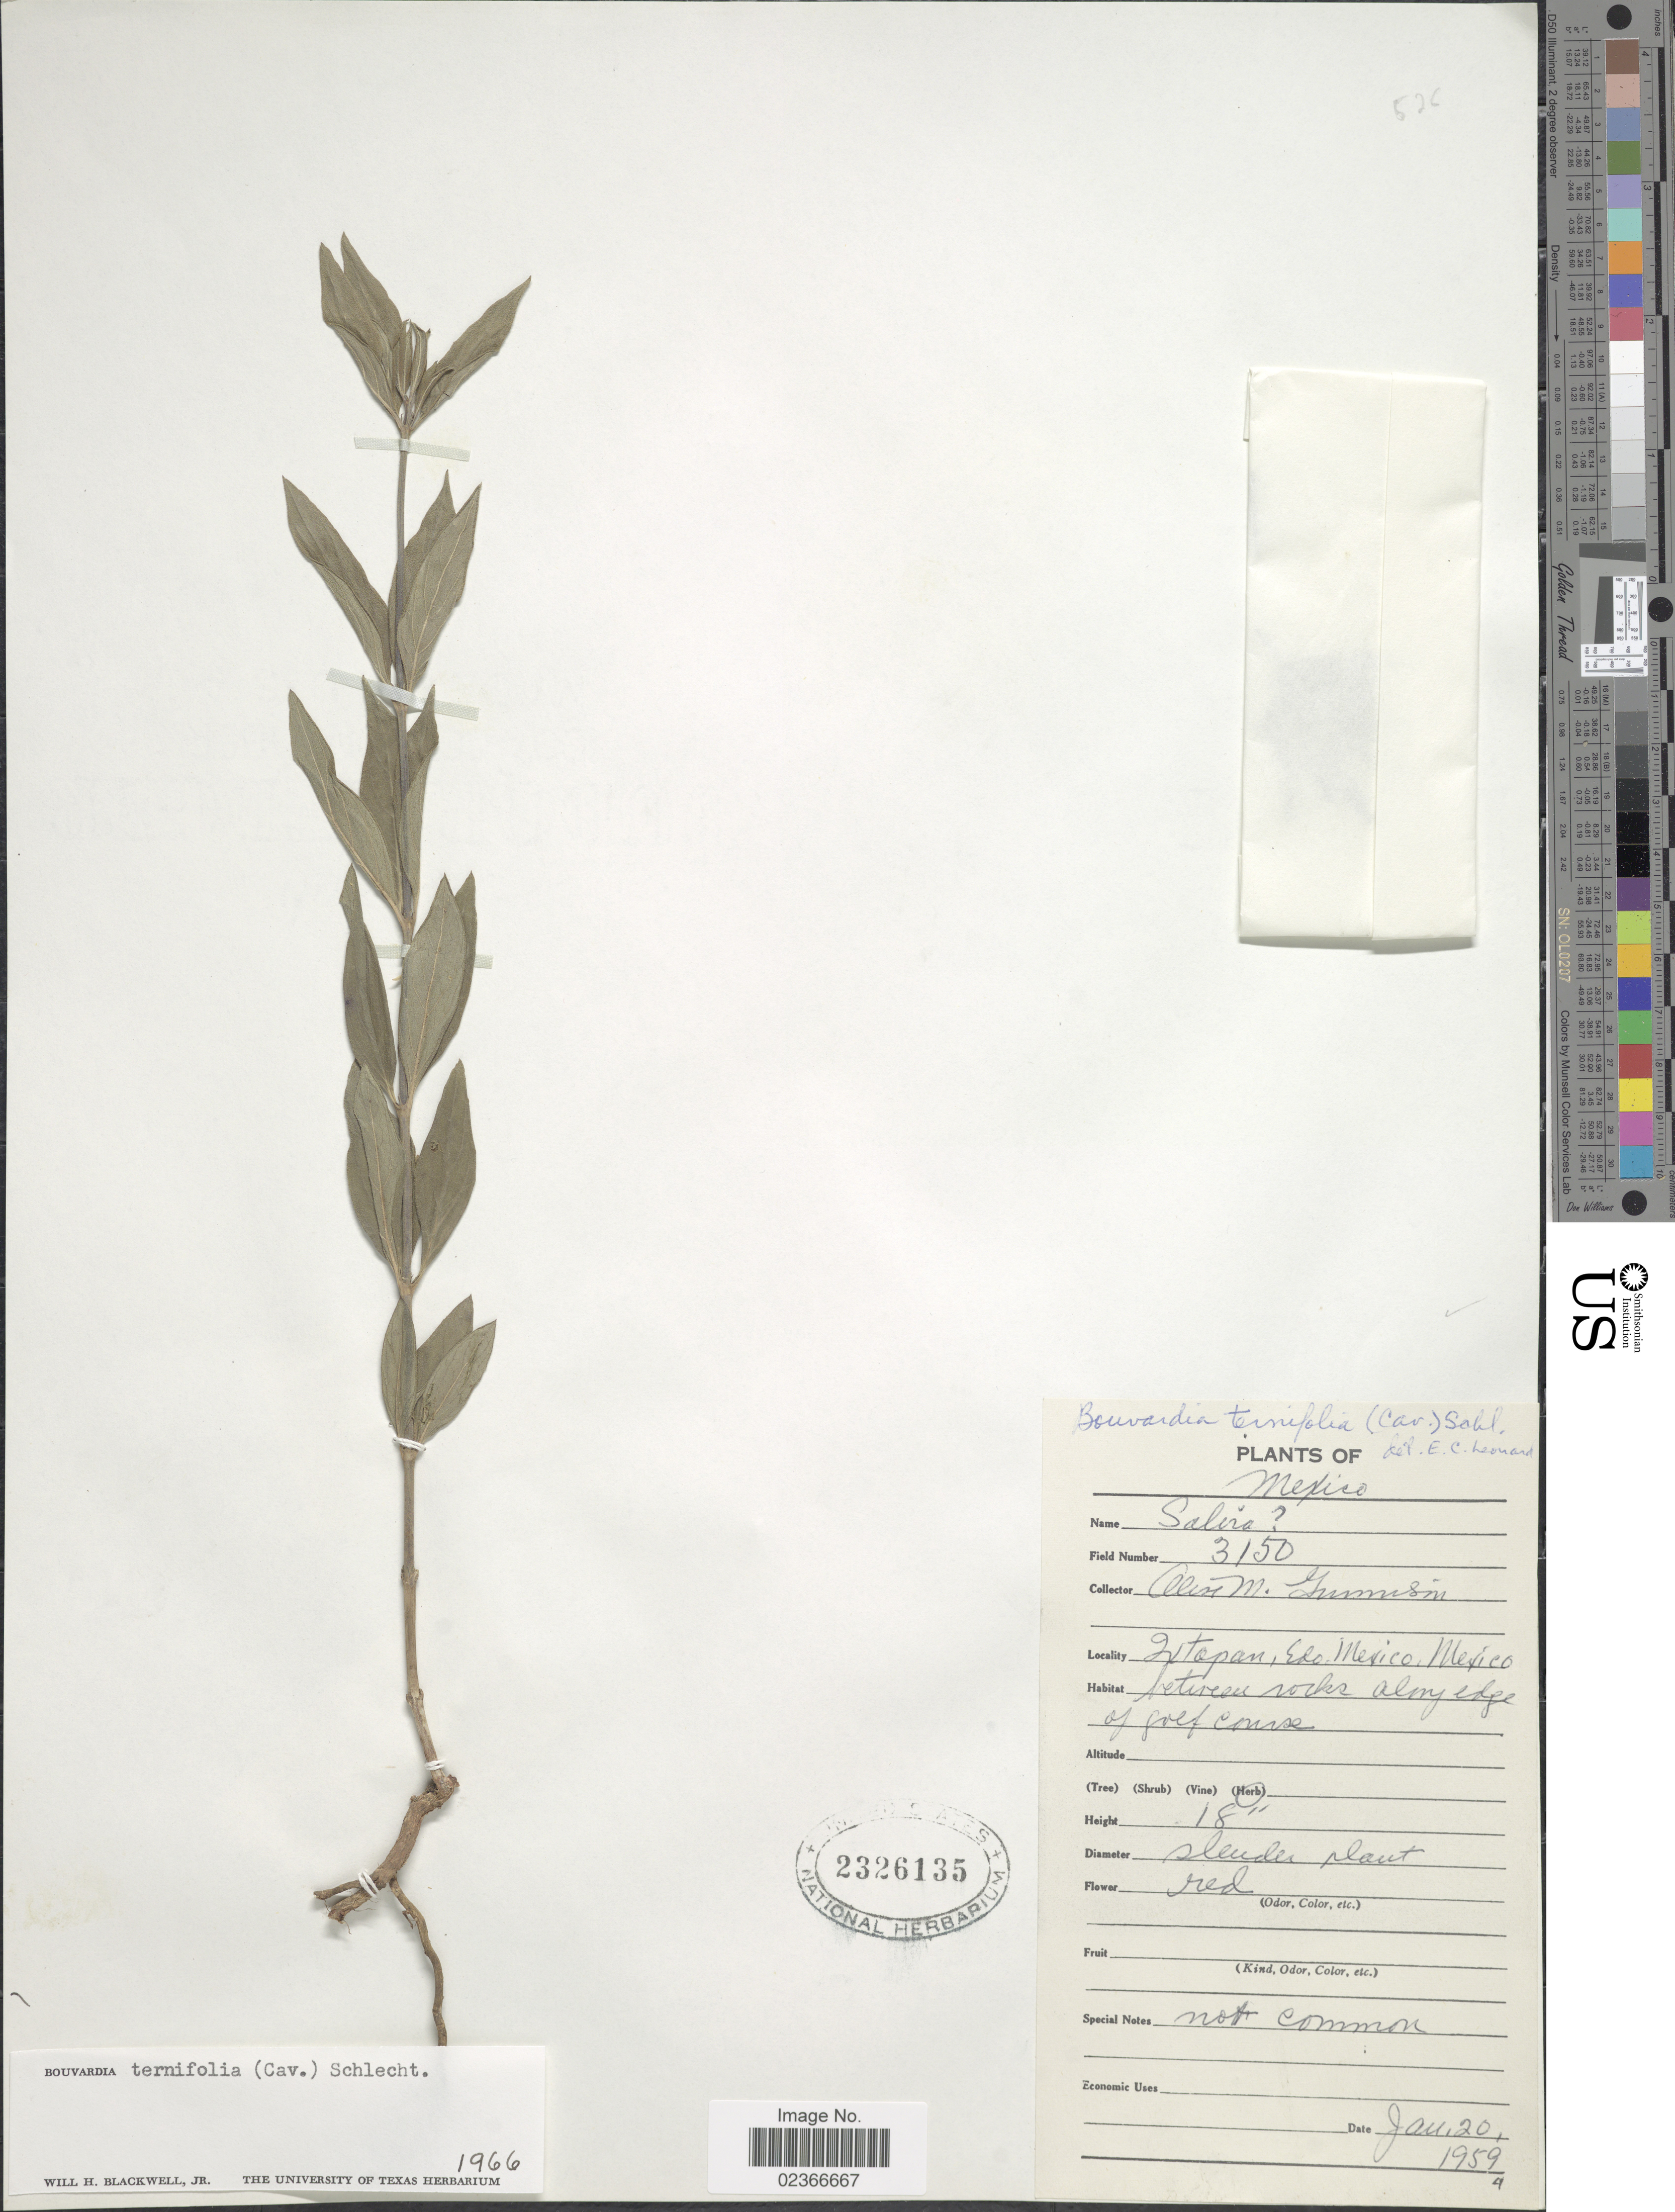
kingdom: Plantae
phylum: Tracheophyta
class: Magnoliopsida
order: Gentianales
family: Rubiaceae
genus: Bouvardia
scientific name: Bouvardia ternifolia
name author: (Cav.) Schltdl.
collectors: A. Gunnison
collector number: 3150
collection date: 1959-01-20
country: Mexico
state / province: México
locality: Zitapan, Edo. Mexico, between rocks along edge of golf course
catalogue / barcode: US 2326135